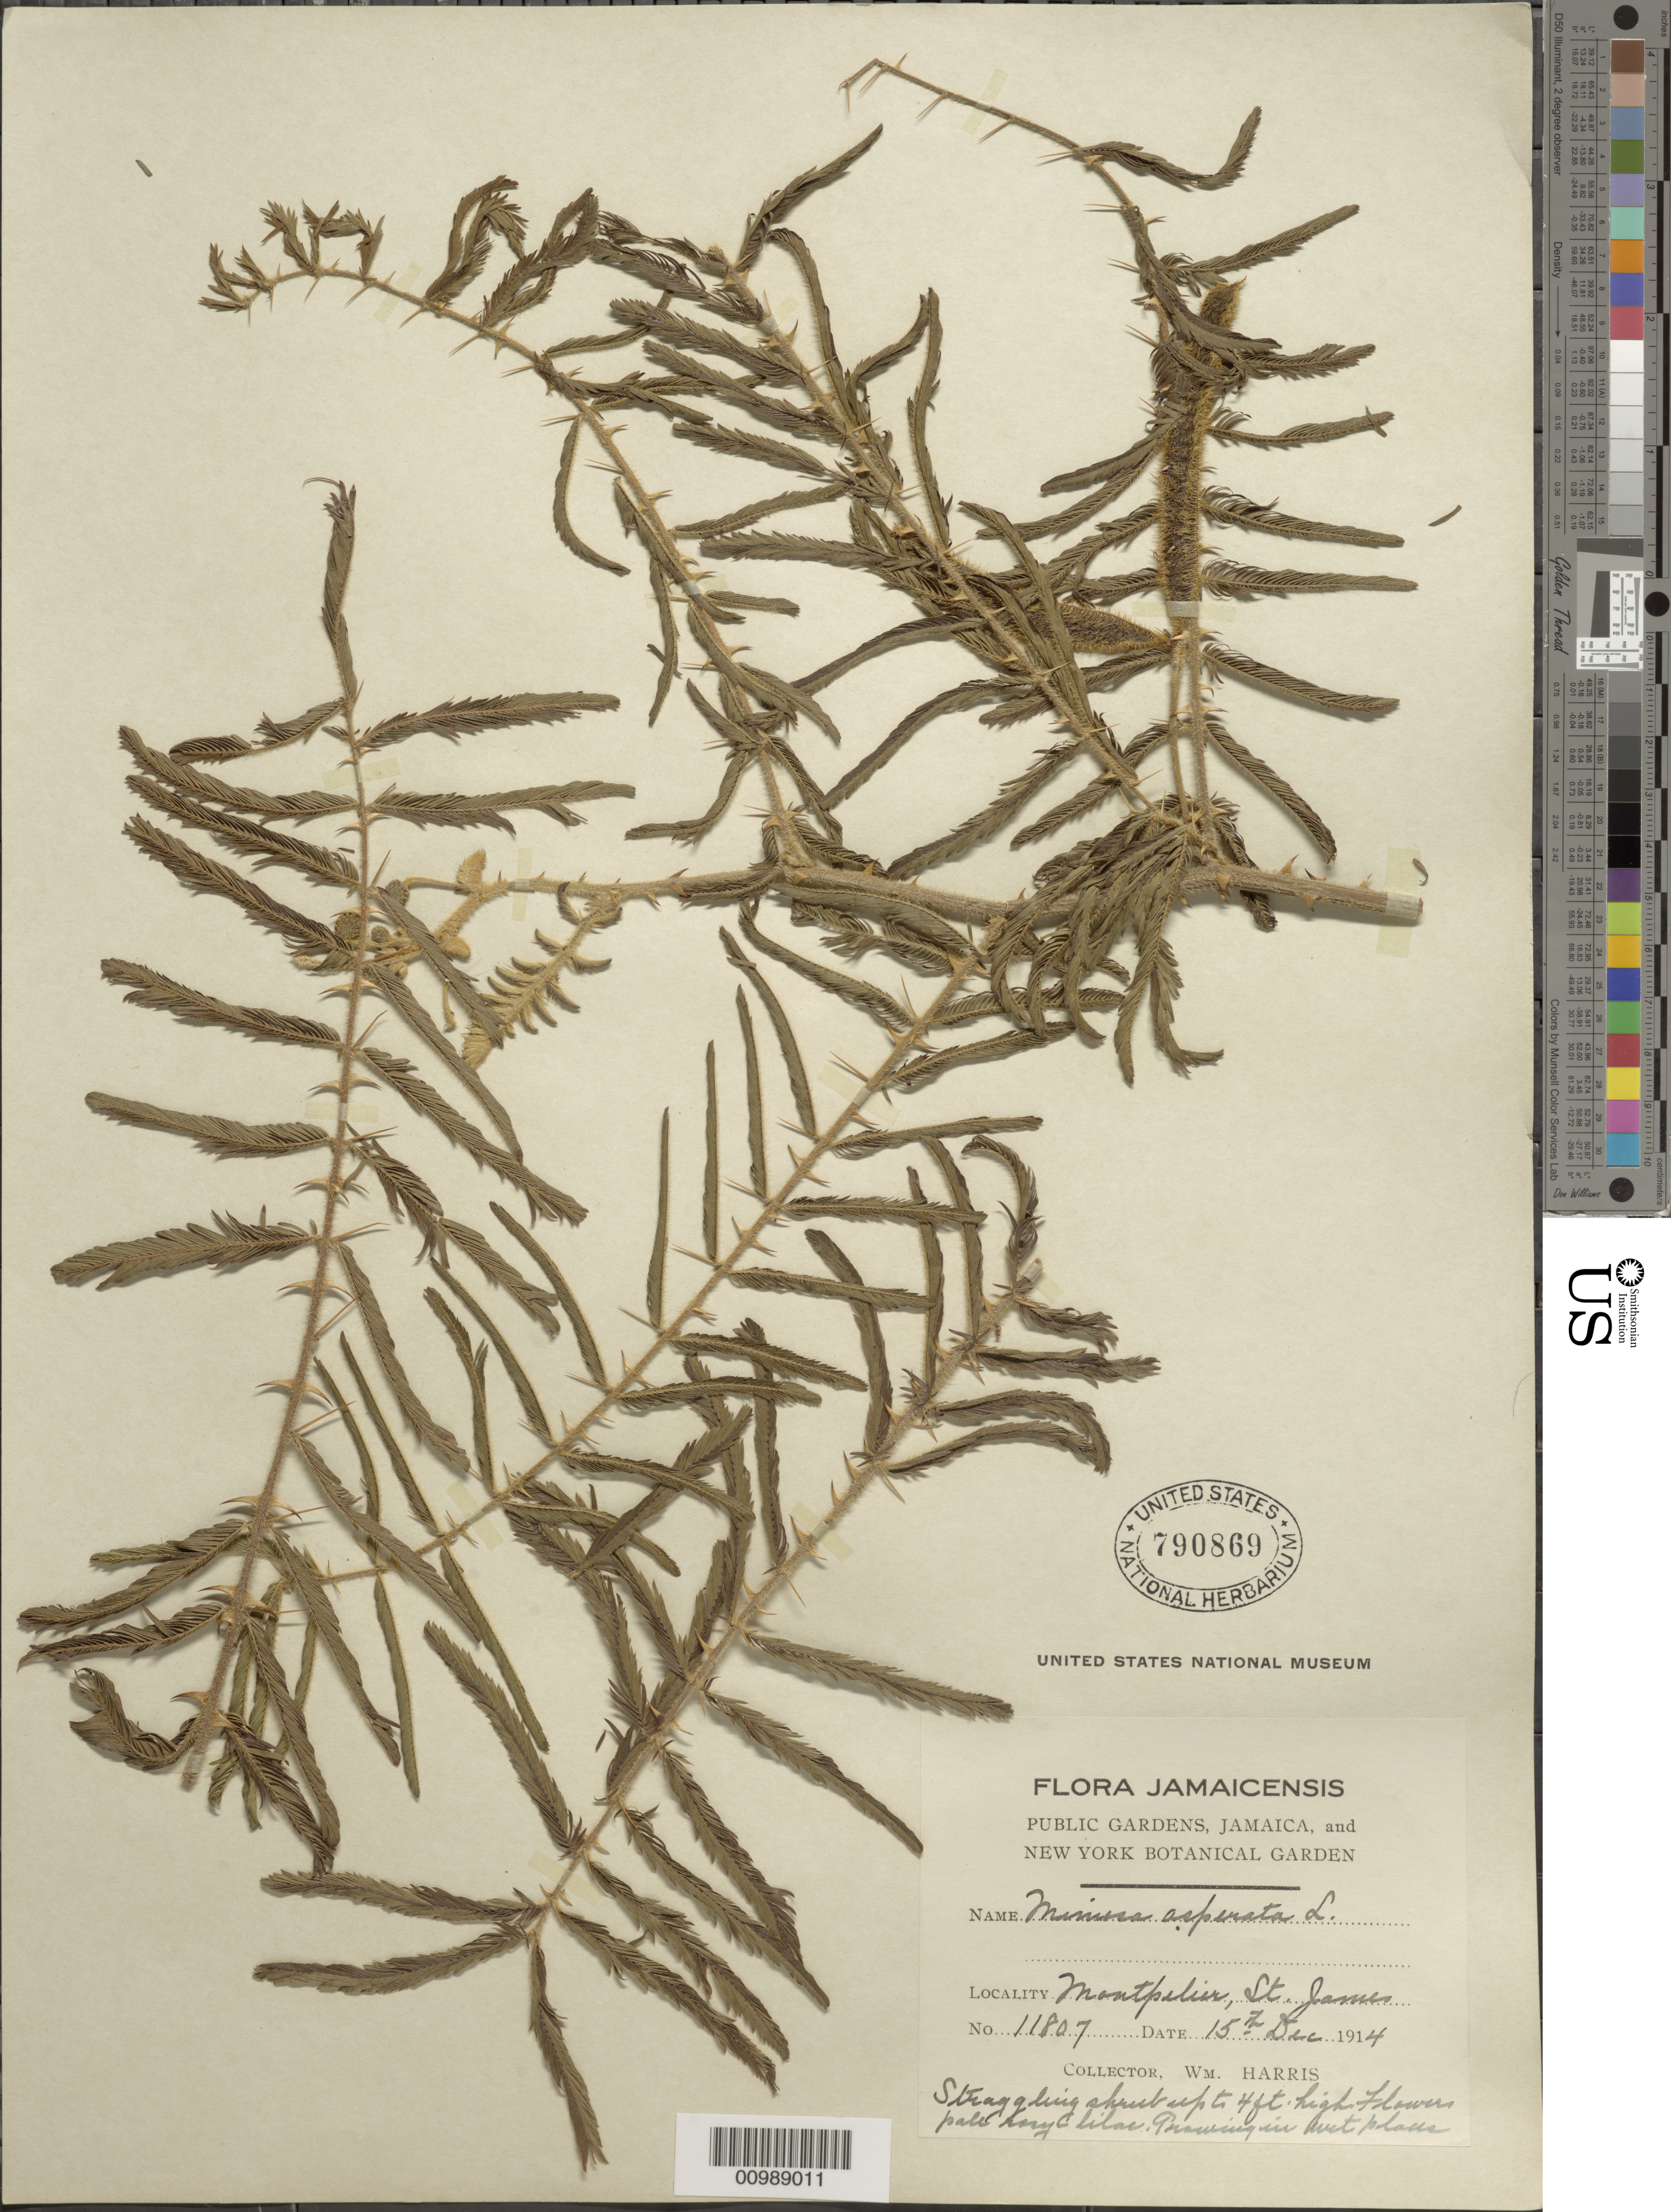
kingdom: Plantae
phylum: Tracheophyta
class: Magnoliopsida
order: Fabales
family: Fabaceae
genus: Mimosa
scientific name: Mimosa pigra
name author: L.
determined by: Strong, Mark T., (BOT), Smithsonian Institution - National Museum of Natural History (UNITED STATES)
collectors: W. H. Harris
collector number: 11807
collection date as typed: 15 Dec 1914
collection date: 1914-12-15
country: Jamaica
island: Jamaica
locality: Montpeluir, St. James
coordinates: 0 N, 0 E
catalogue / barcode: US 790869